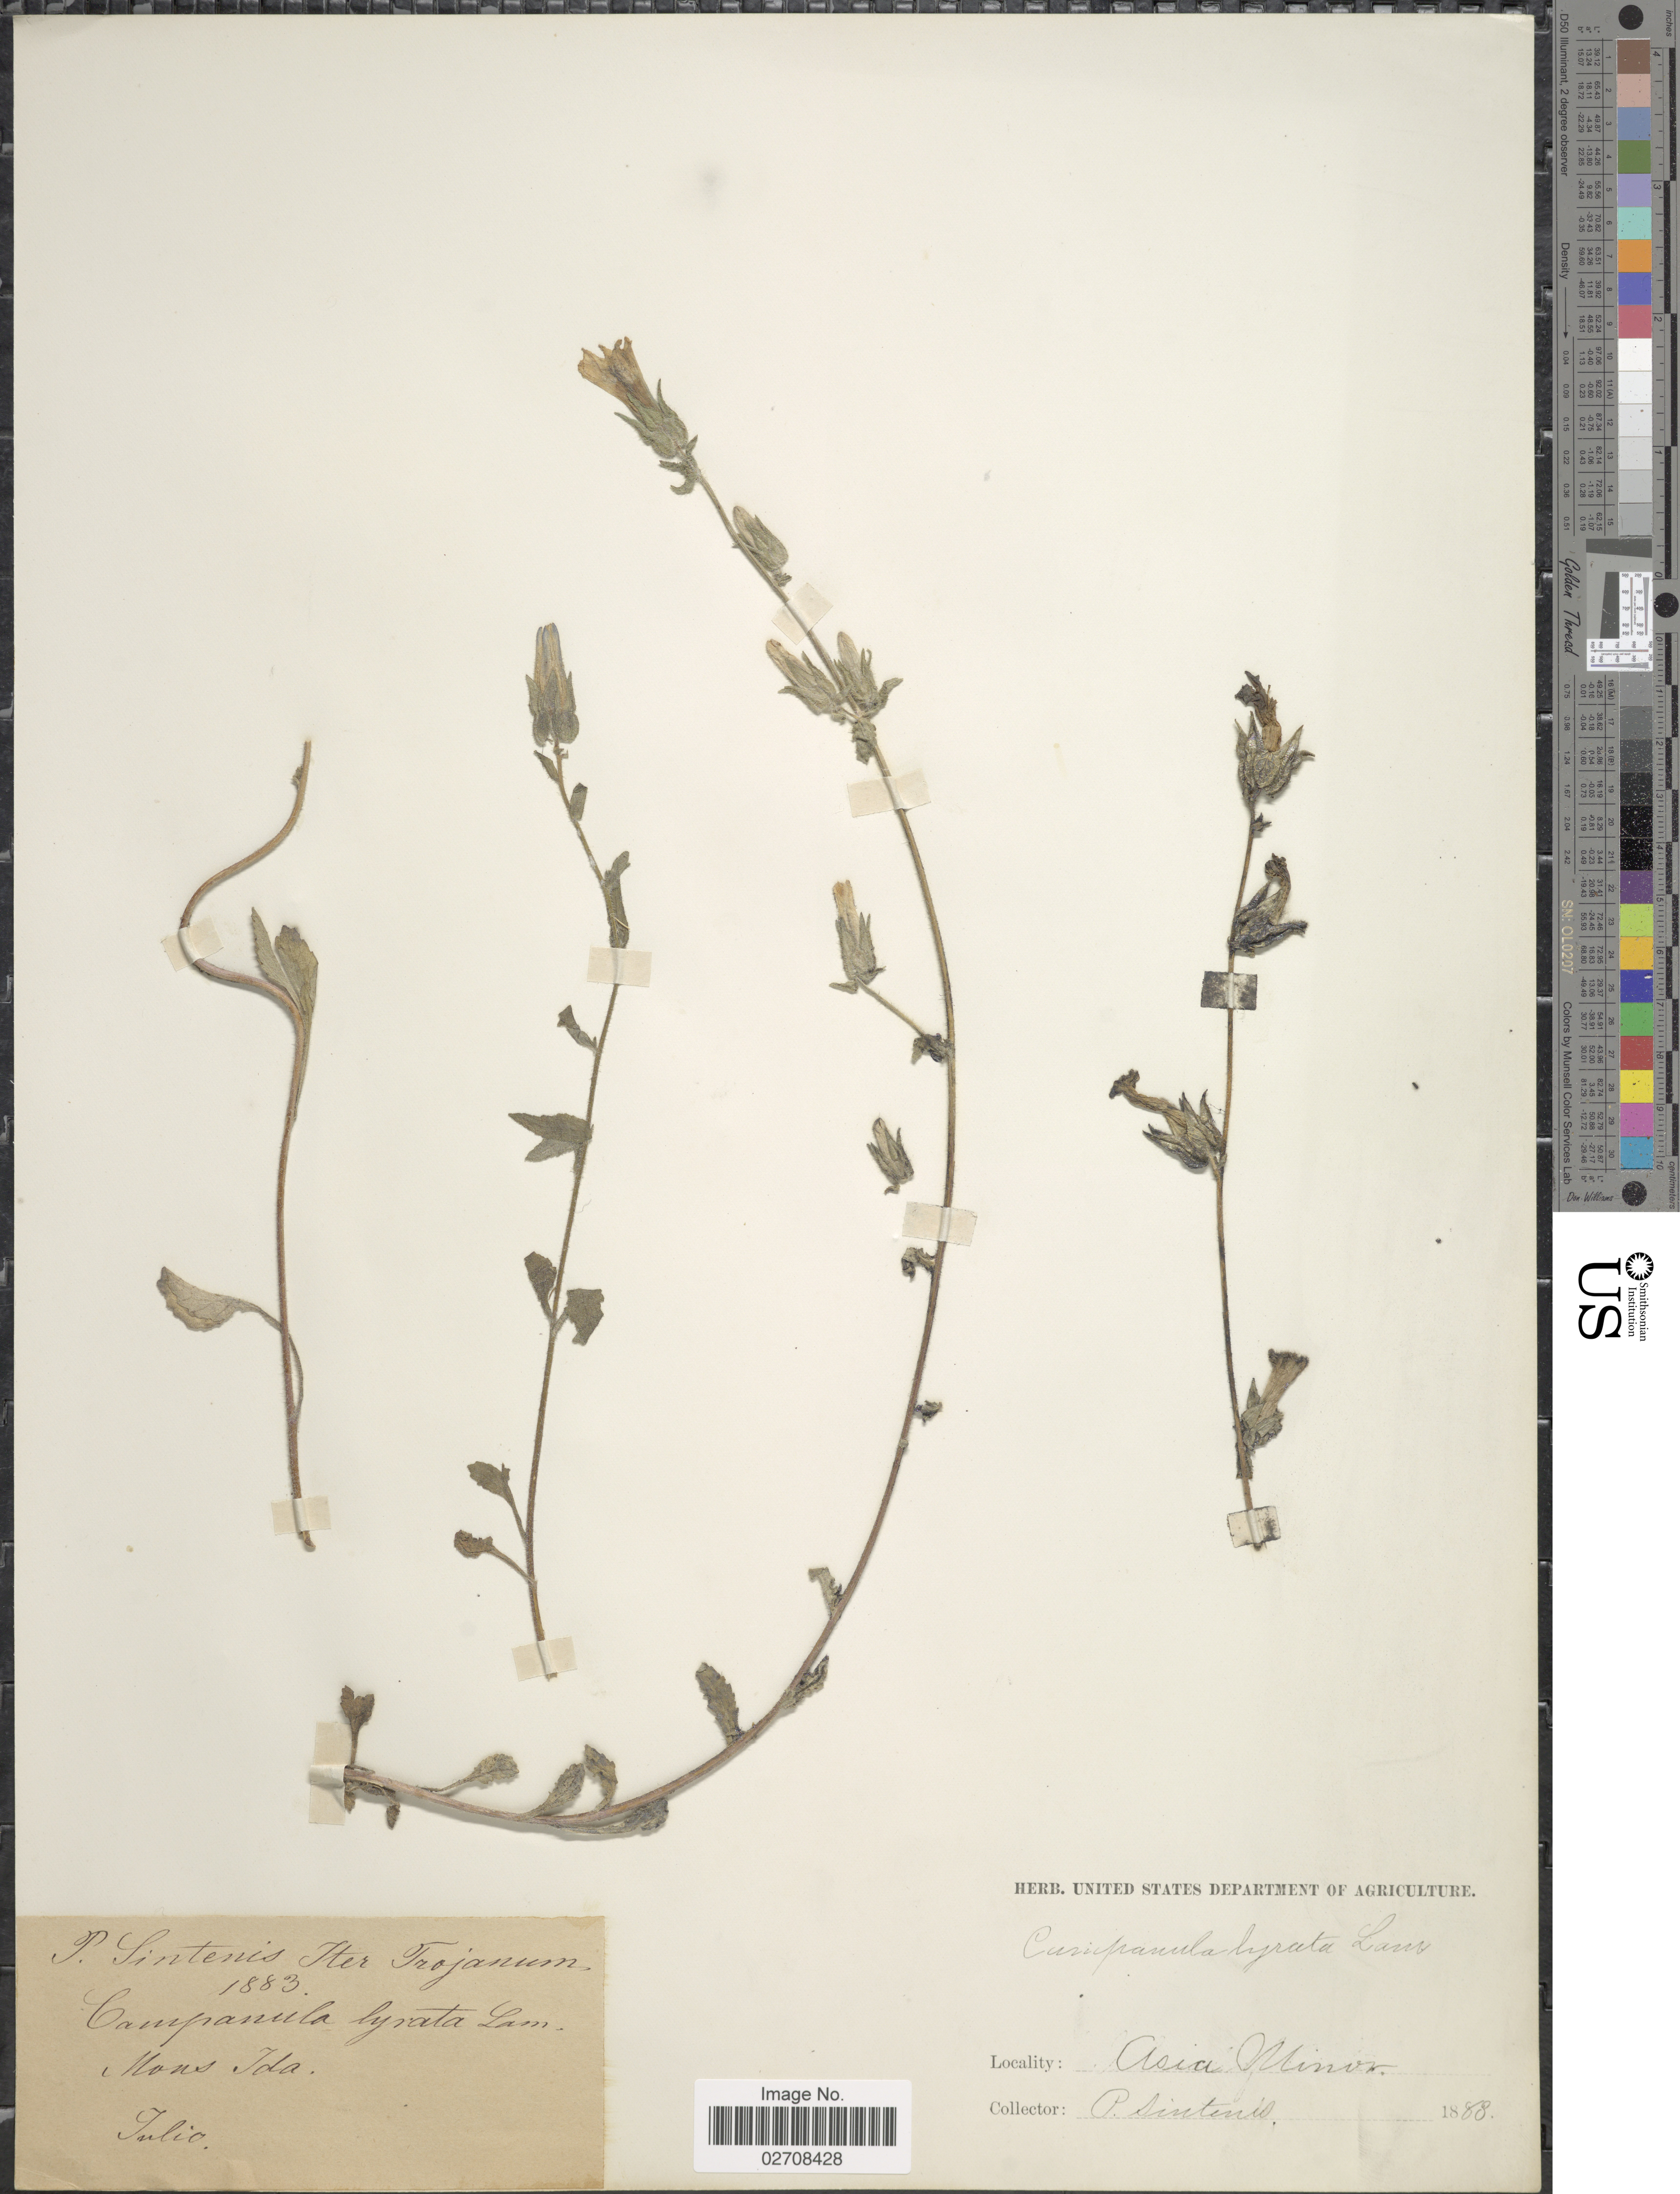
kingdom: Plantae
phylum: Tracheophyta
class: Magnoliopsida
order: Asterales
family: Campanulaceae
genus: Campanula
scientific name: Campanula lyrata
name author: Lam.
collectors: P. Sintenis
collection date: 1883-07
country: Turkey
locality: Asia Minor. Mons Ida.